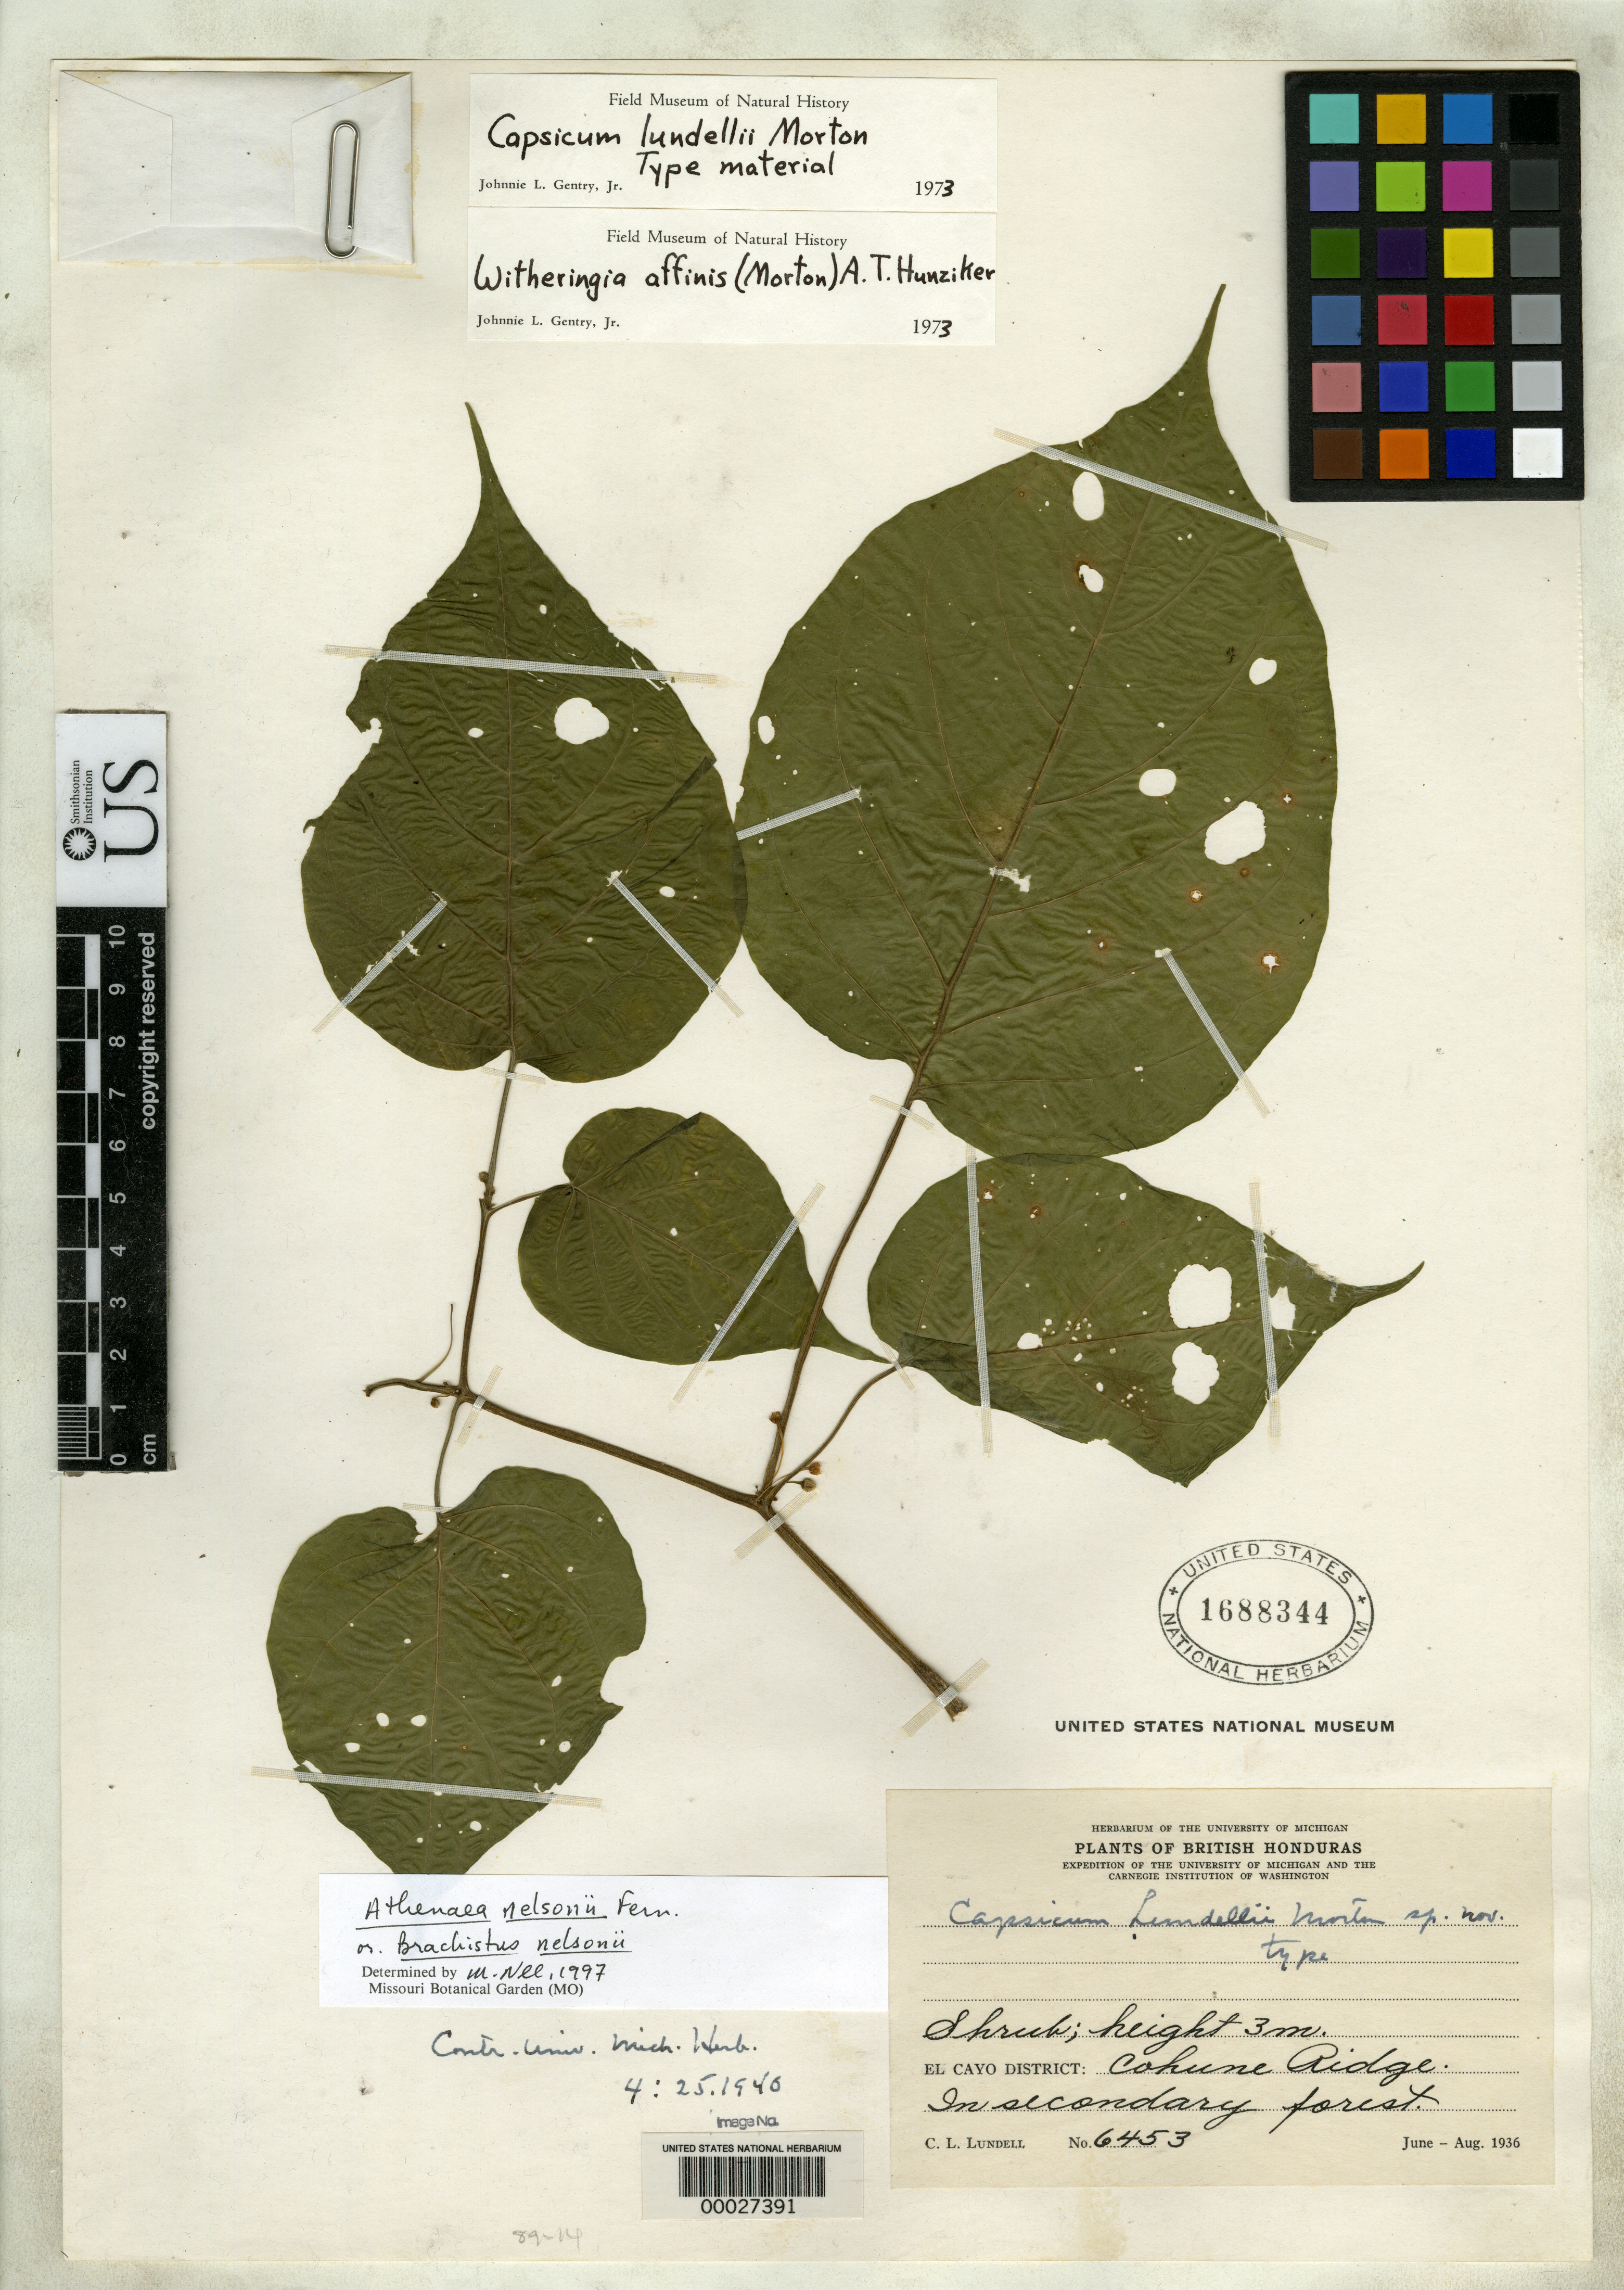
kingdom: Plantae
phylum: Tracheophyta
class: Magnoliopsida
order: Solanales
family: Solanaceae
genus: Capsicum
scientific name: Capsicum lundellii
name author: C.V. Morton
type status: Holotype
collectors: C. L. Lundell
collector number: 6453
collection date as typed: Jun 1936 to -- Aug 1936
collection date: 1936-06/1936-08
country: Belize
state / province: Cayo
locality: Cohune Ridge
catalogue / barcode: US 1688344